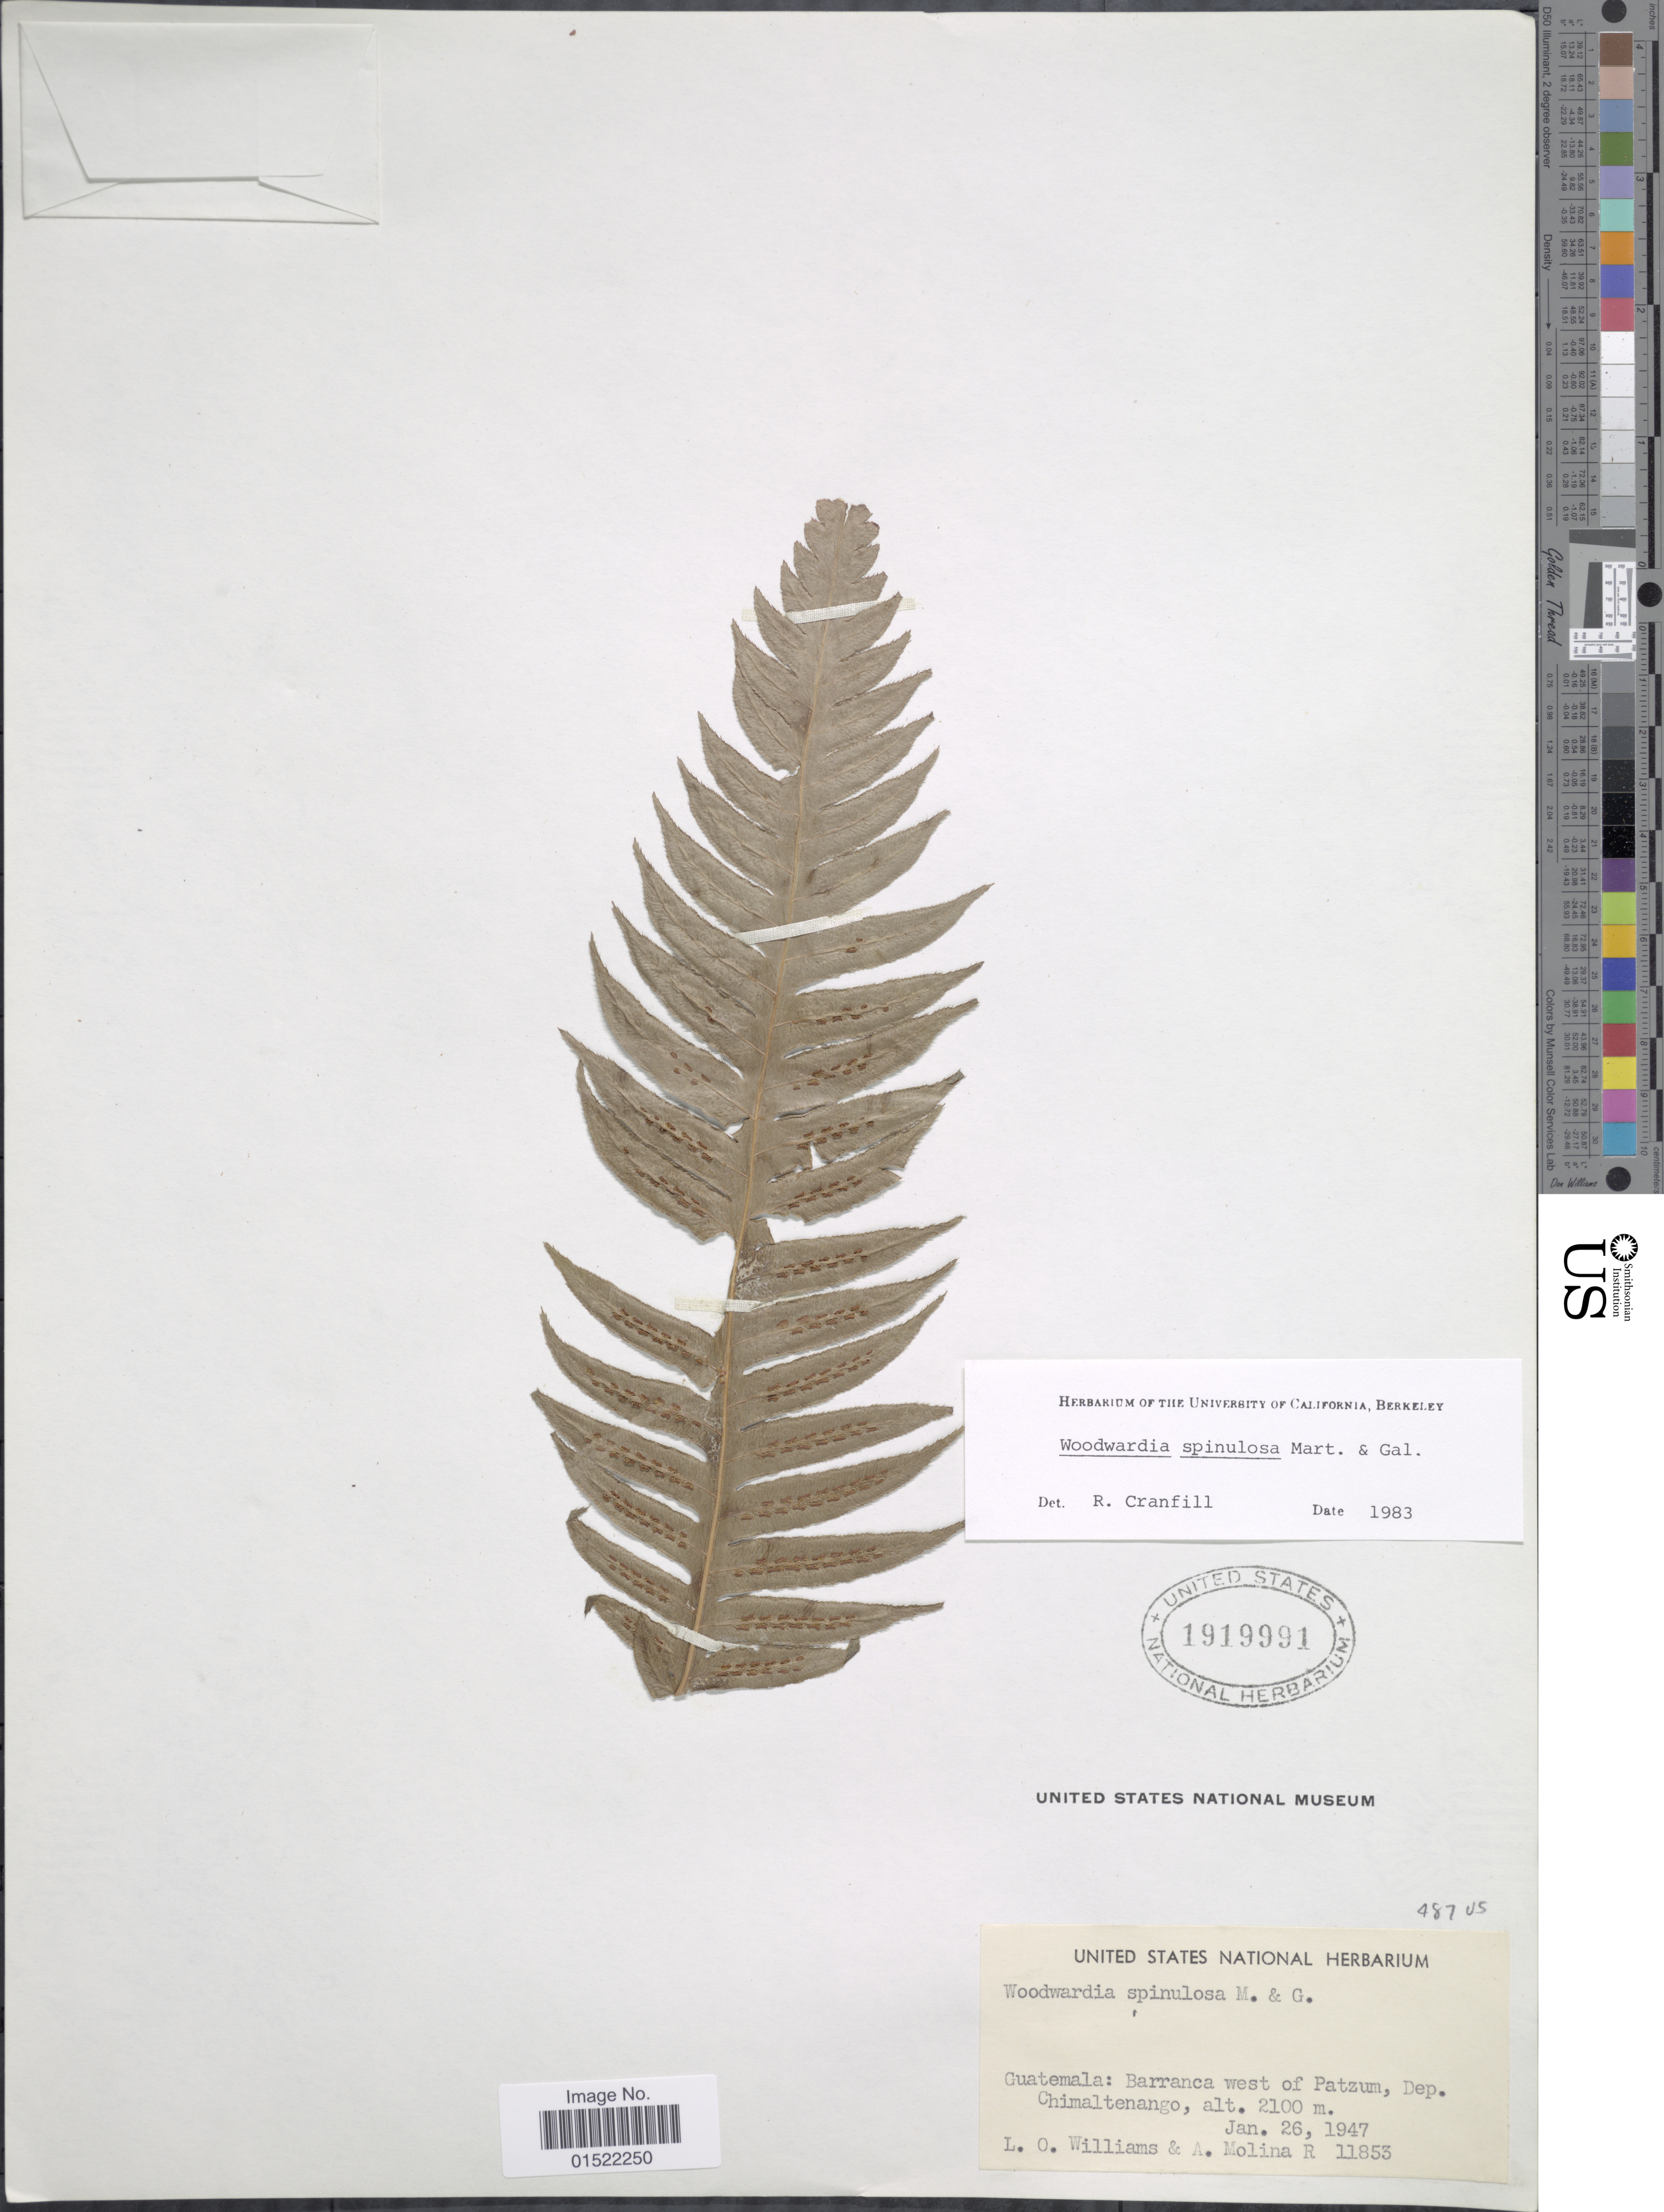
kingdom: Plantae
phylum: Tracheophyta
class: Polypodiopsida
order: Polypodiales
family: Blechnaceae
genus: Woodwardia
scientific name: Woodwardia spinulosa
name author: M. Martens & Galeotti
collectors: L. O. Williams & A. Molina R.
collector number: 11853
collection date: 1947-01-26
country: Guatemala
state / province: Chimaltenango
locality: Guatemala: Barranca west of Patzum, Dep. Chimaltenango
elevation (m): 2100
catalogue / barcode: US 1919991